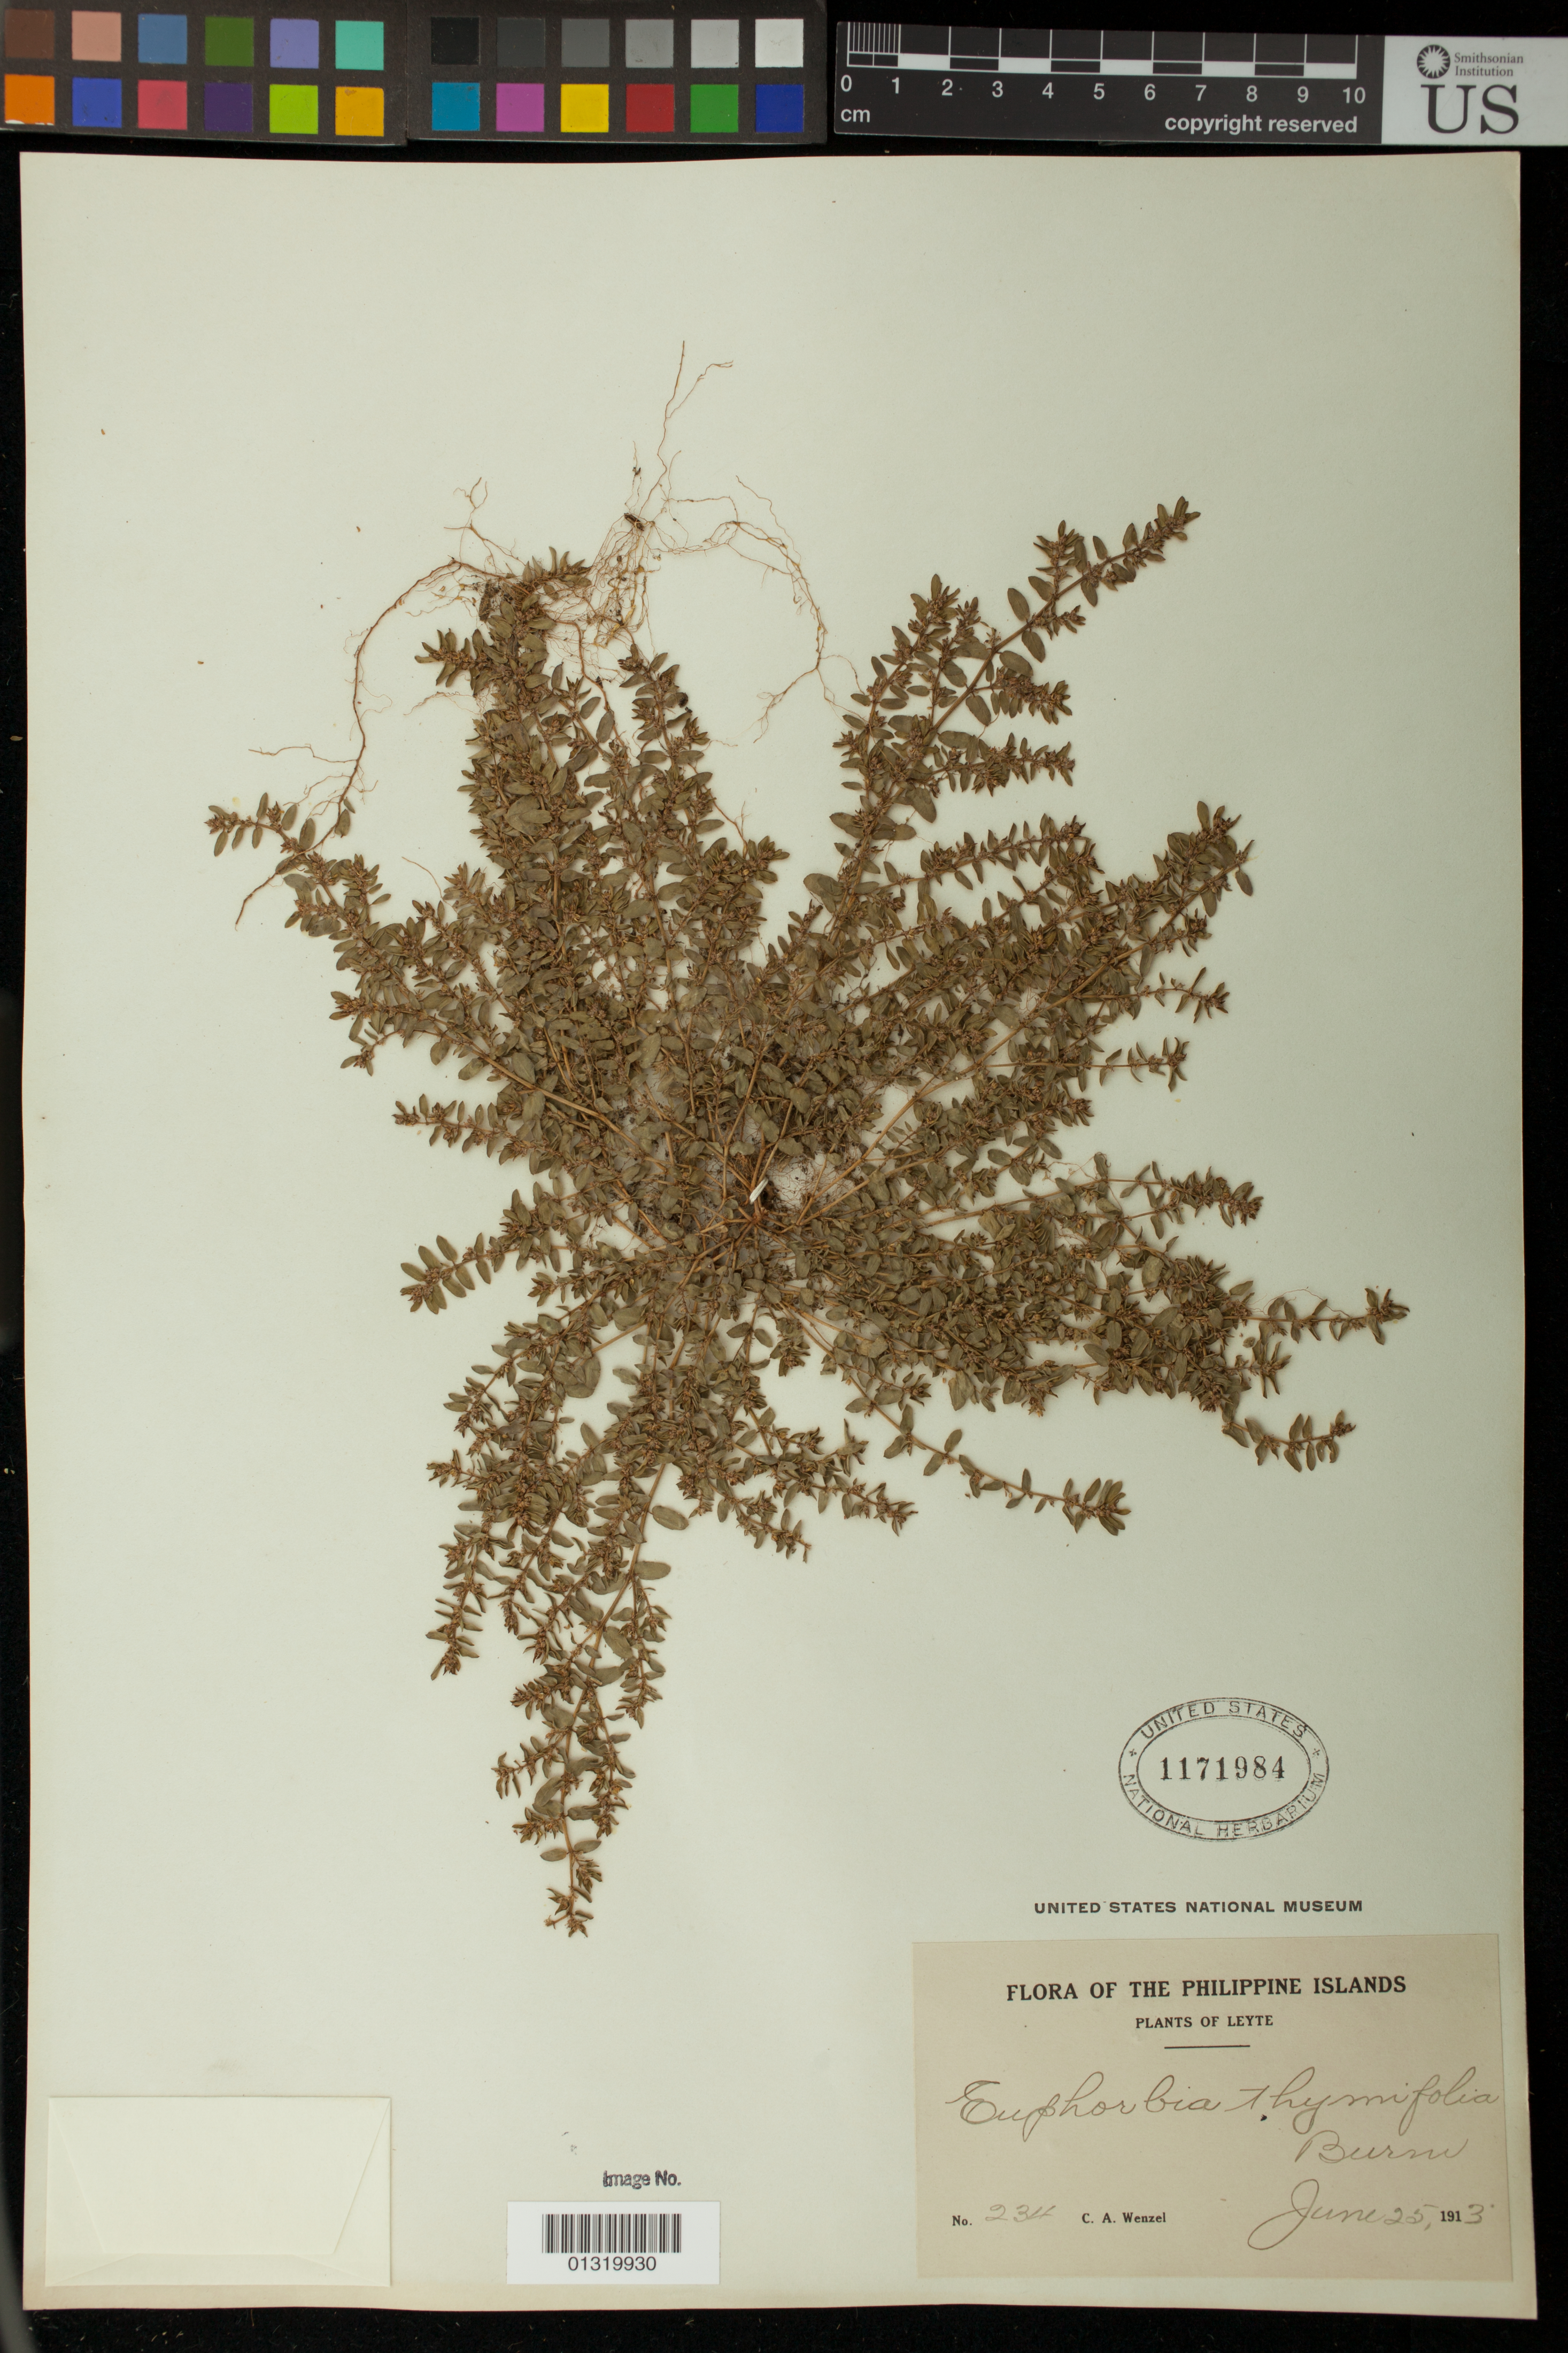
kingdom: Plantae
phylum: Tracheophyta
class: Magnoliopsida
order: Malpighiales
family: Euphorbiaceae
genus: Euphorbia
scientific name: Euphorbia thymifolia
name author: L.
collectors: C. Wenzel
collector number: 234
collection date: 1913-06-25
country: Philippines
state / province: Eastern Visayas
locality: Leyte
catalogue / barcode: US 1171984